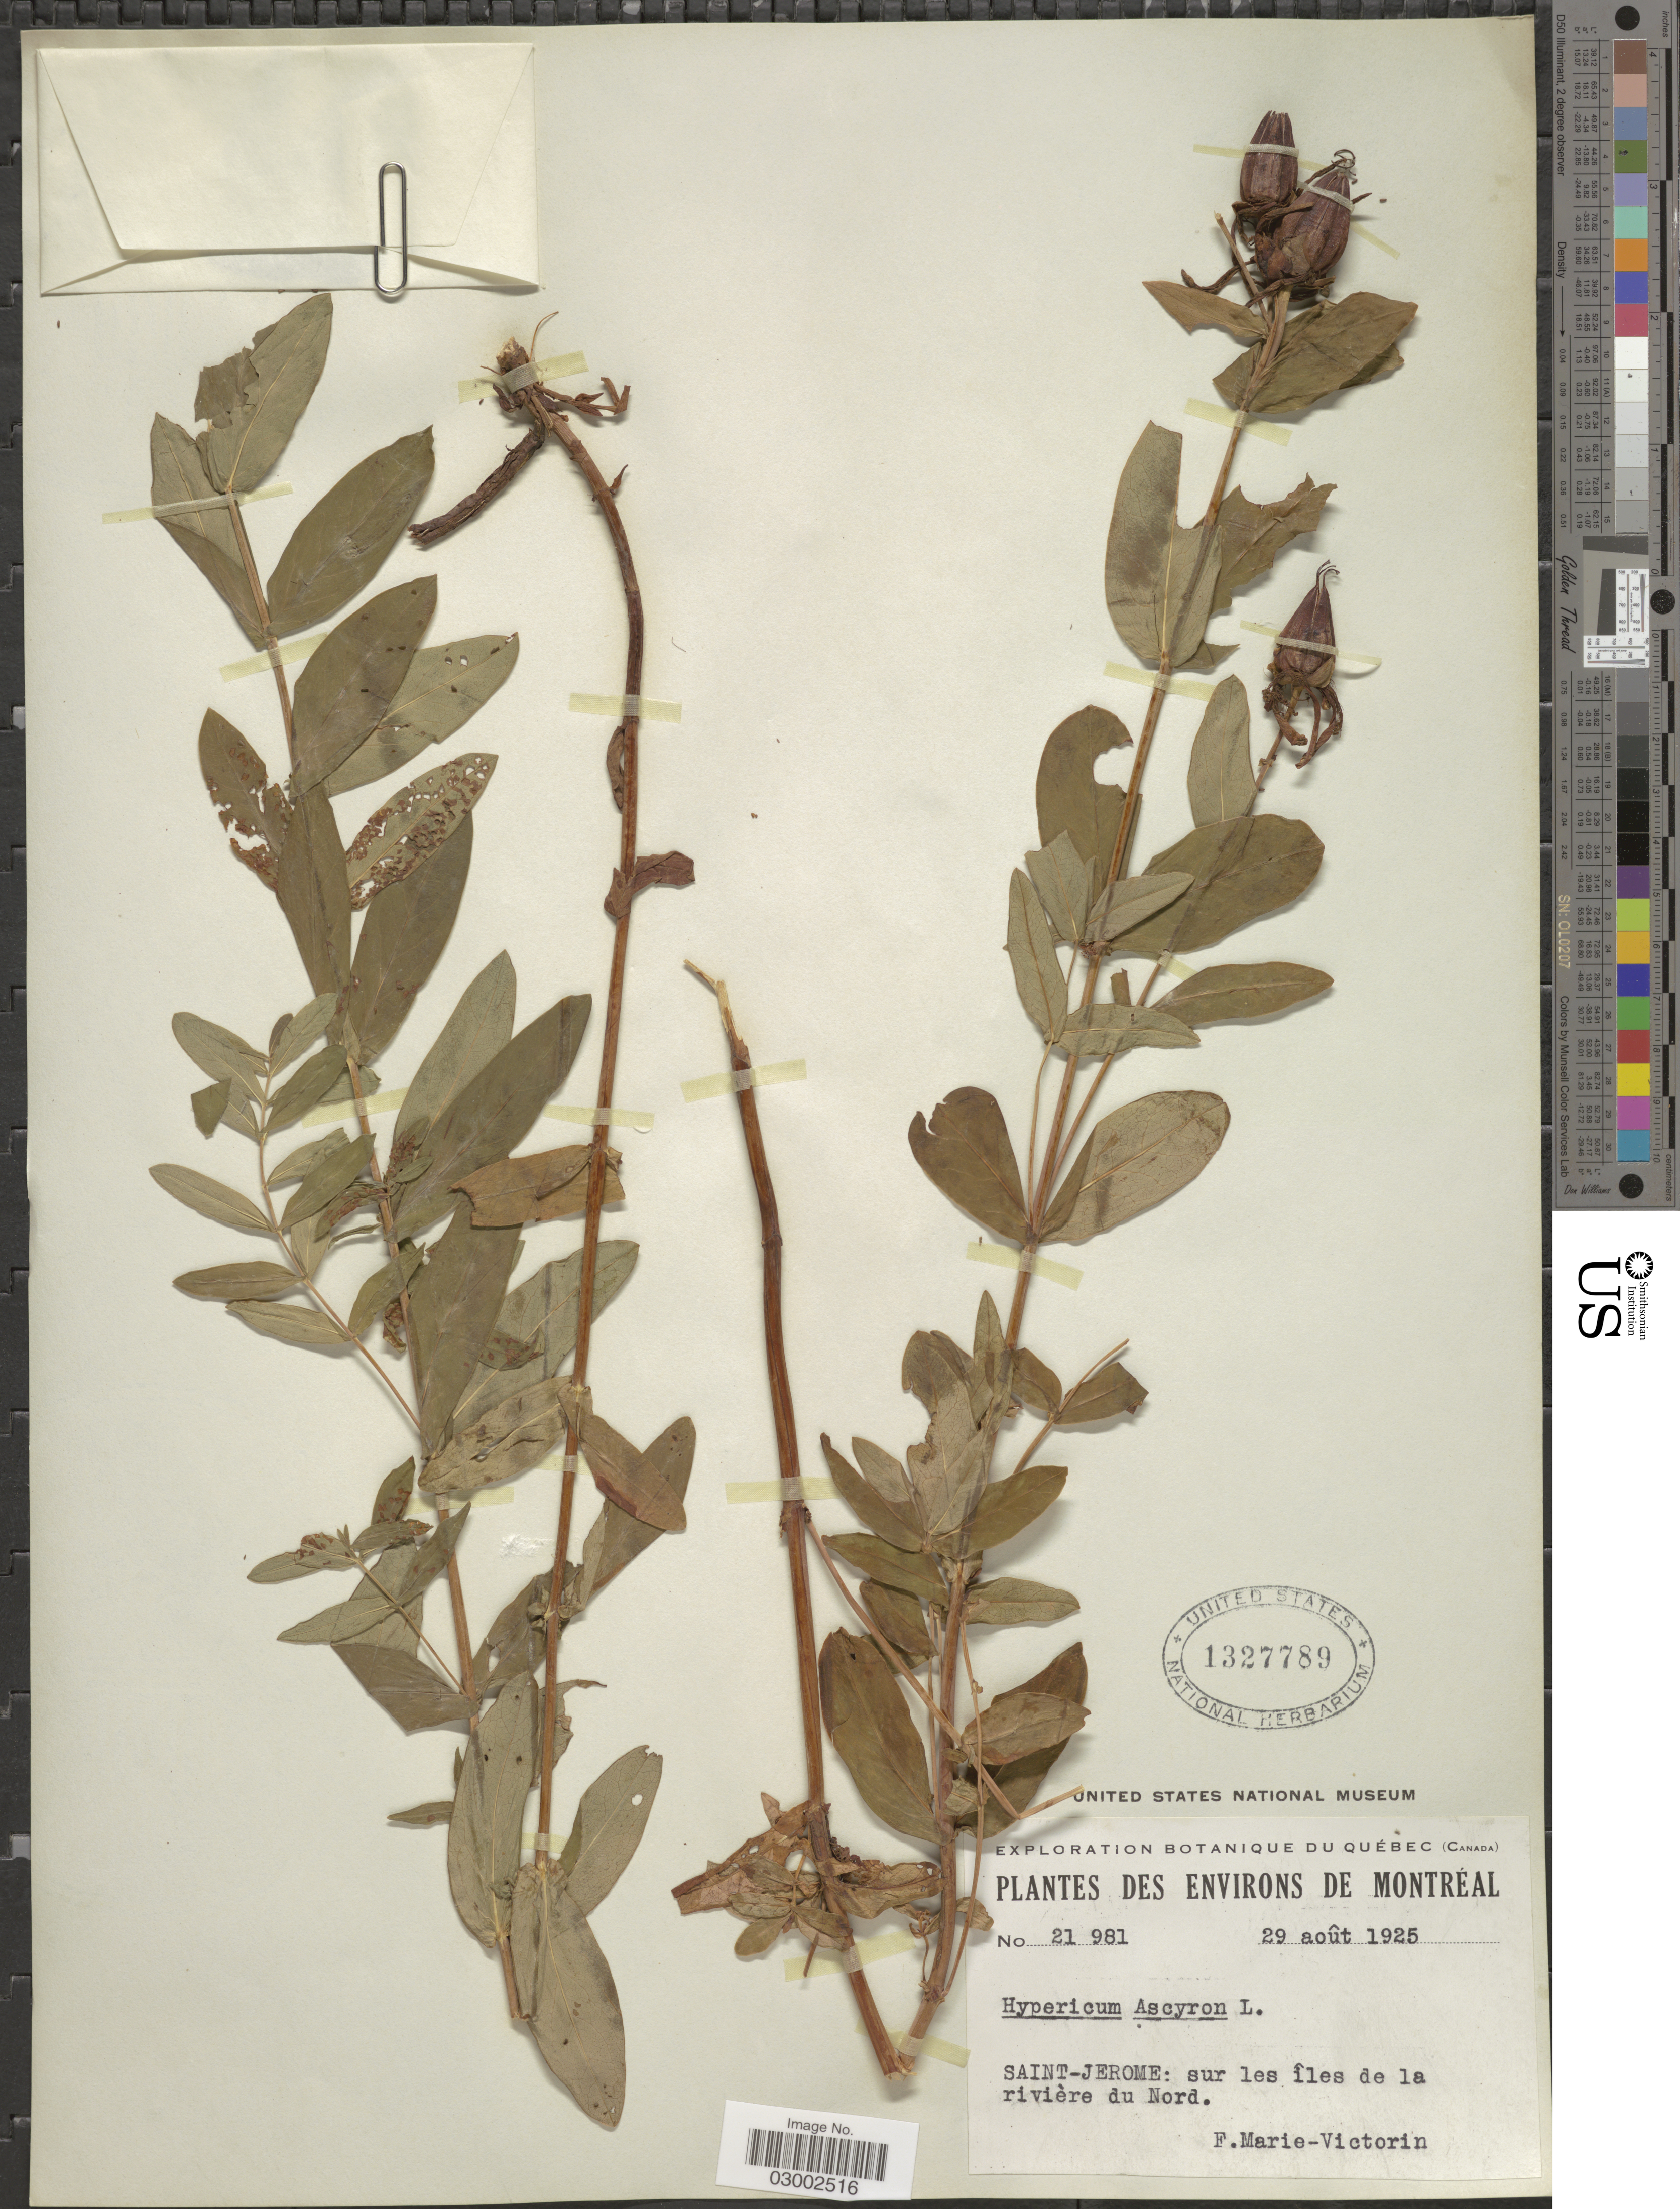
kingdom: Plantae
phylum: Tracheophyta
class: Magnoliopsida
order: Malpighiales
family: Hypericaceae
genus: Hypericum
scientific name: Hypericum ascyron subsp. pyramidatum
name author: (Aiton) N. Robson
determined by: Strong, Mark T., (BOT), Smithsonian Institution - National Museum of Natural History (UNITED STATES)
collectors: F. Marie-Victorin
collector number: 21981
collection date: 1925-08-29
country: Canada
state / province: Quebec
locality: Environs de Montréal. Saint-Jerome: sur les îles de la rivière du Nord.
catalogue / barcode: US 1327789